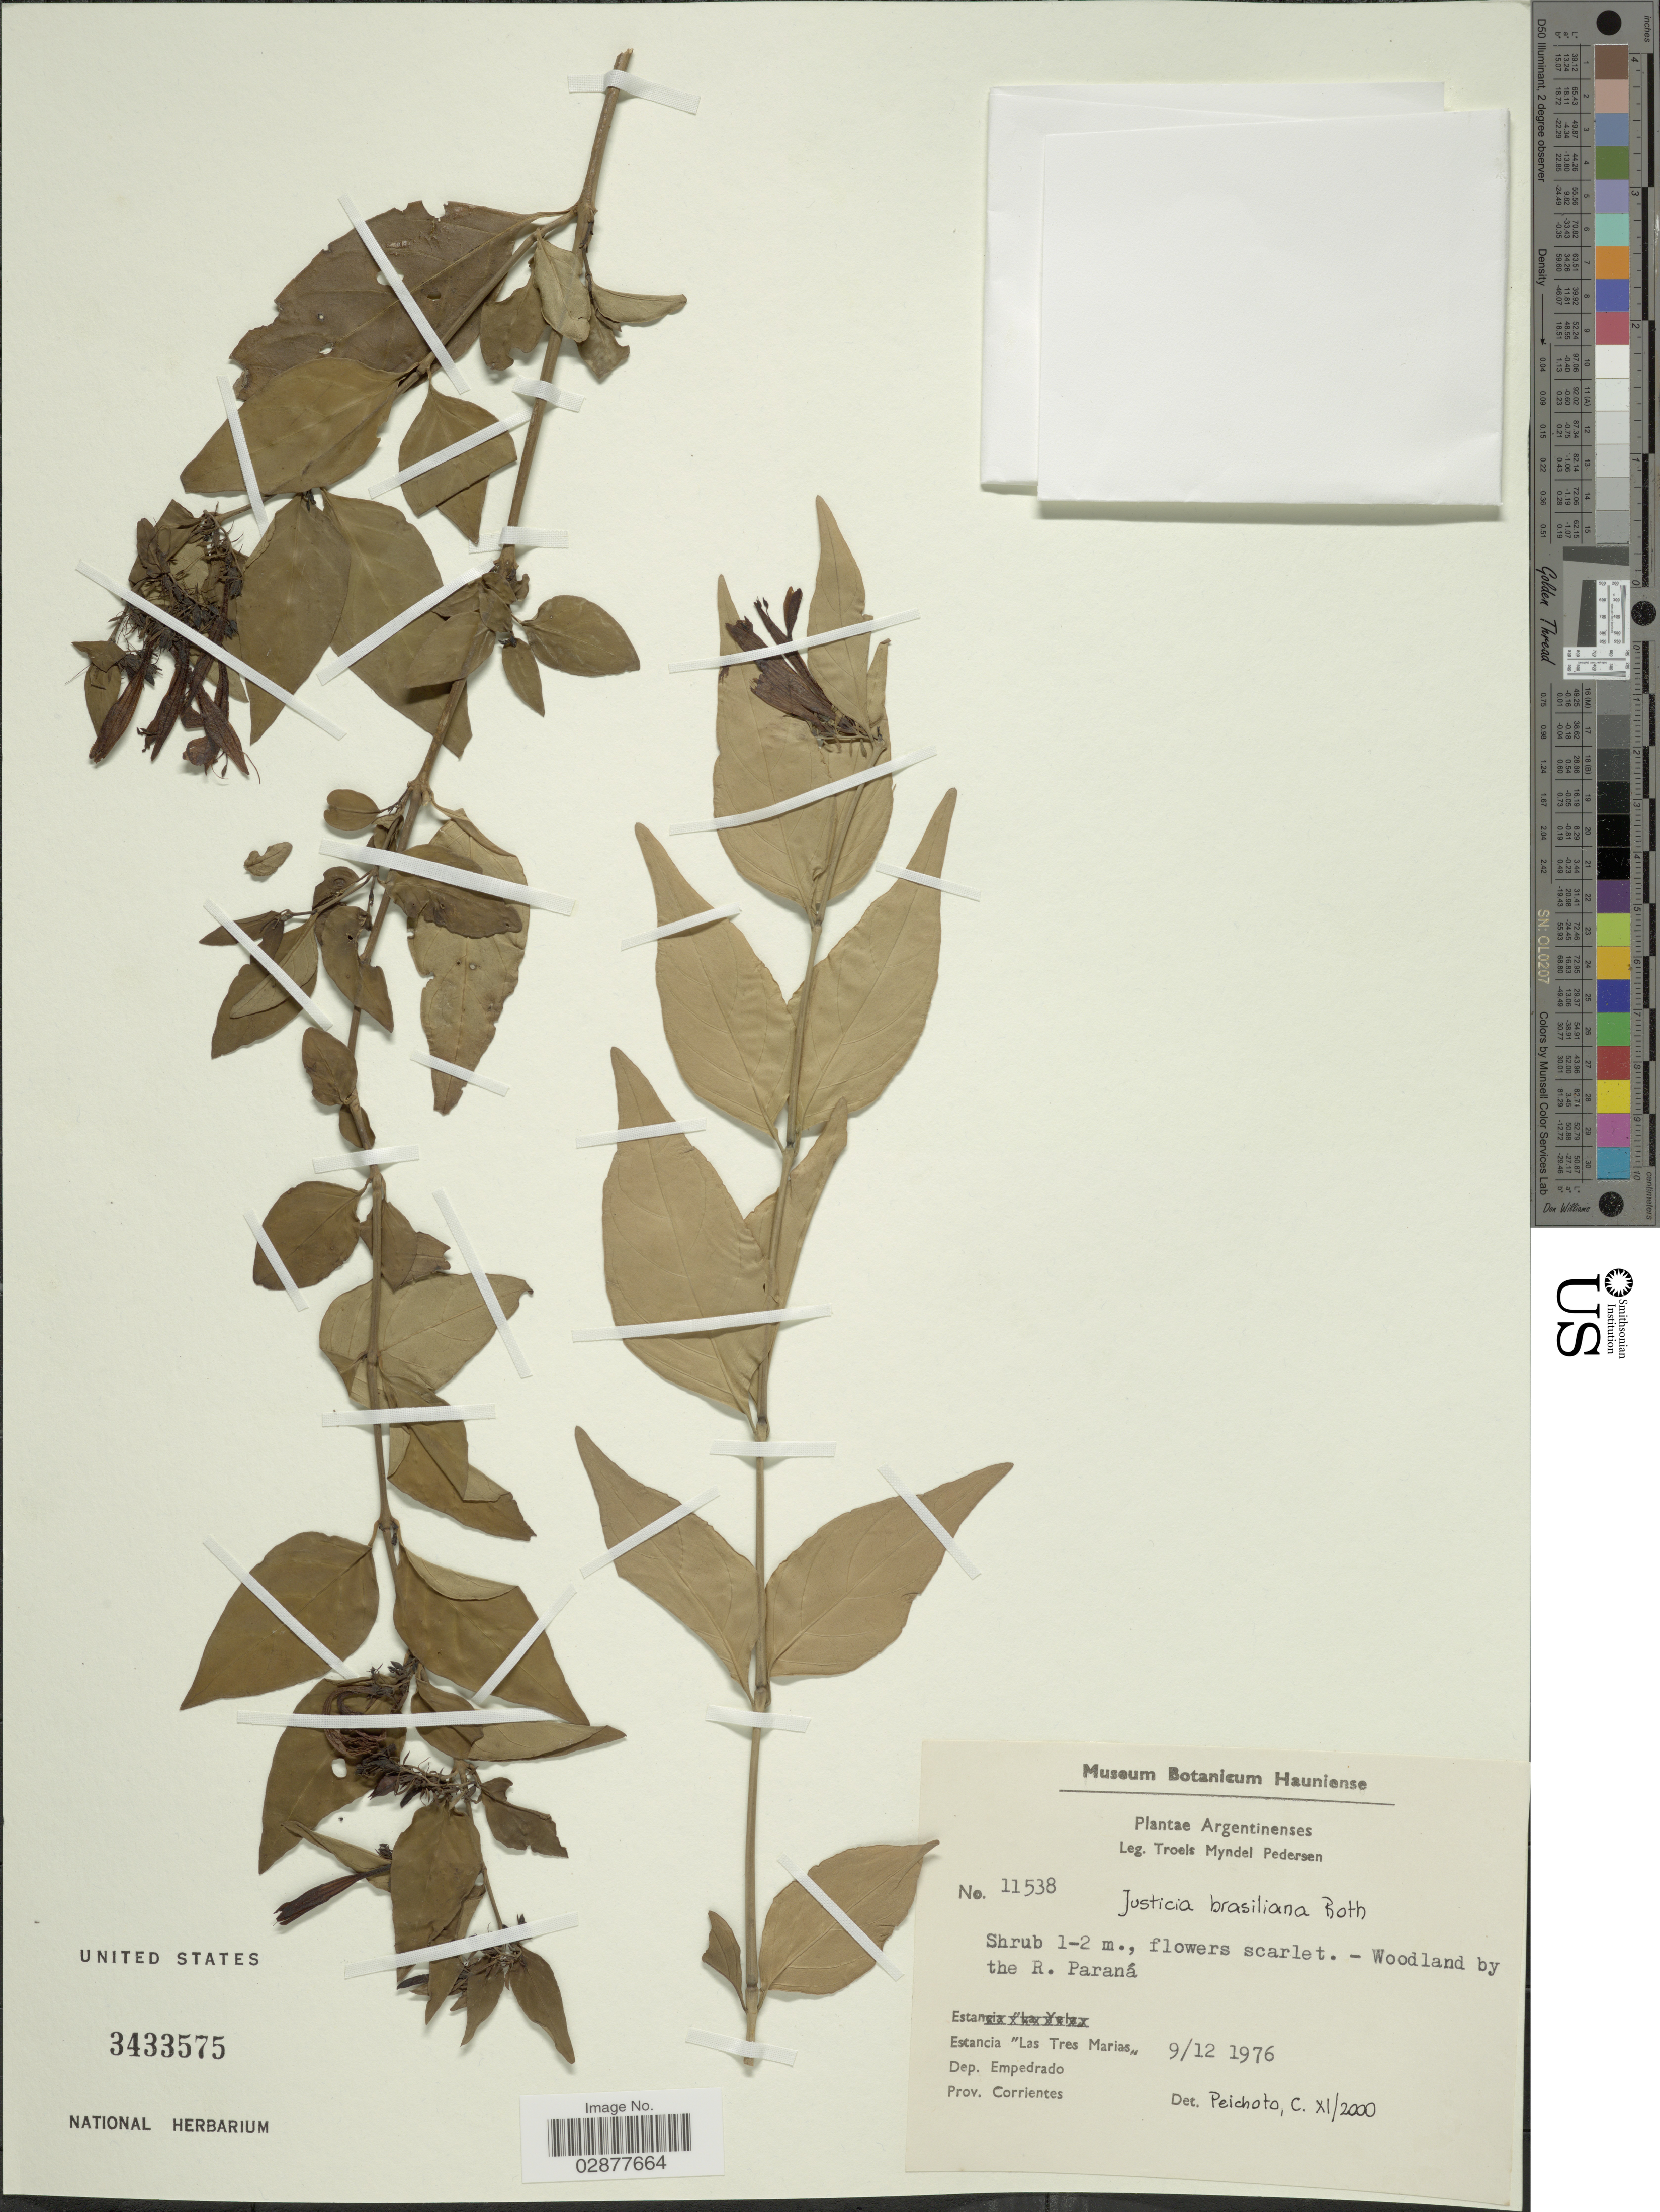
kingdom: Plantae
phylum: Tracheophyta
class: Magnoliopsida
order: Lamiales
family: Acanthaceae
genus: Justicia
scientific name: Justicia brasiliana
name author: Roth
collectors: T. Pederson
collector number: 11538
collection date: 1976-12-09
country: Argentina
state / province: Corrientes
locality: Woodland by the R. Paraná. Estancia "Las Tres Marias", Dep. Empedrado, Prov. Corrientes.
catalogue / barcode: US 3433575